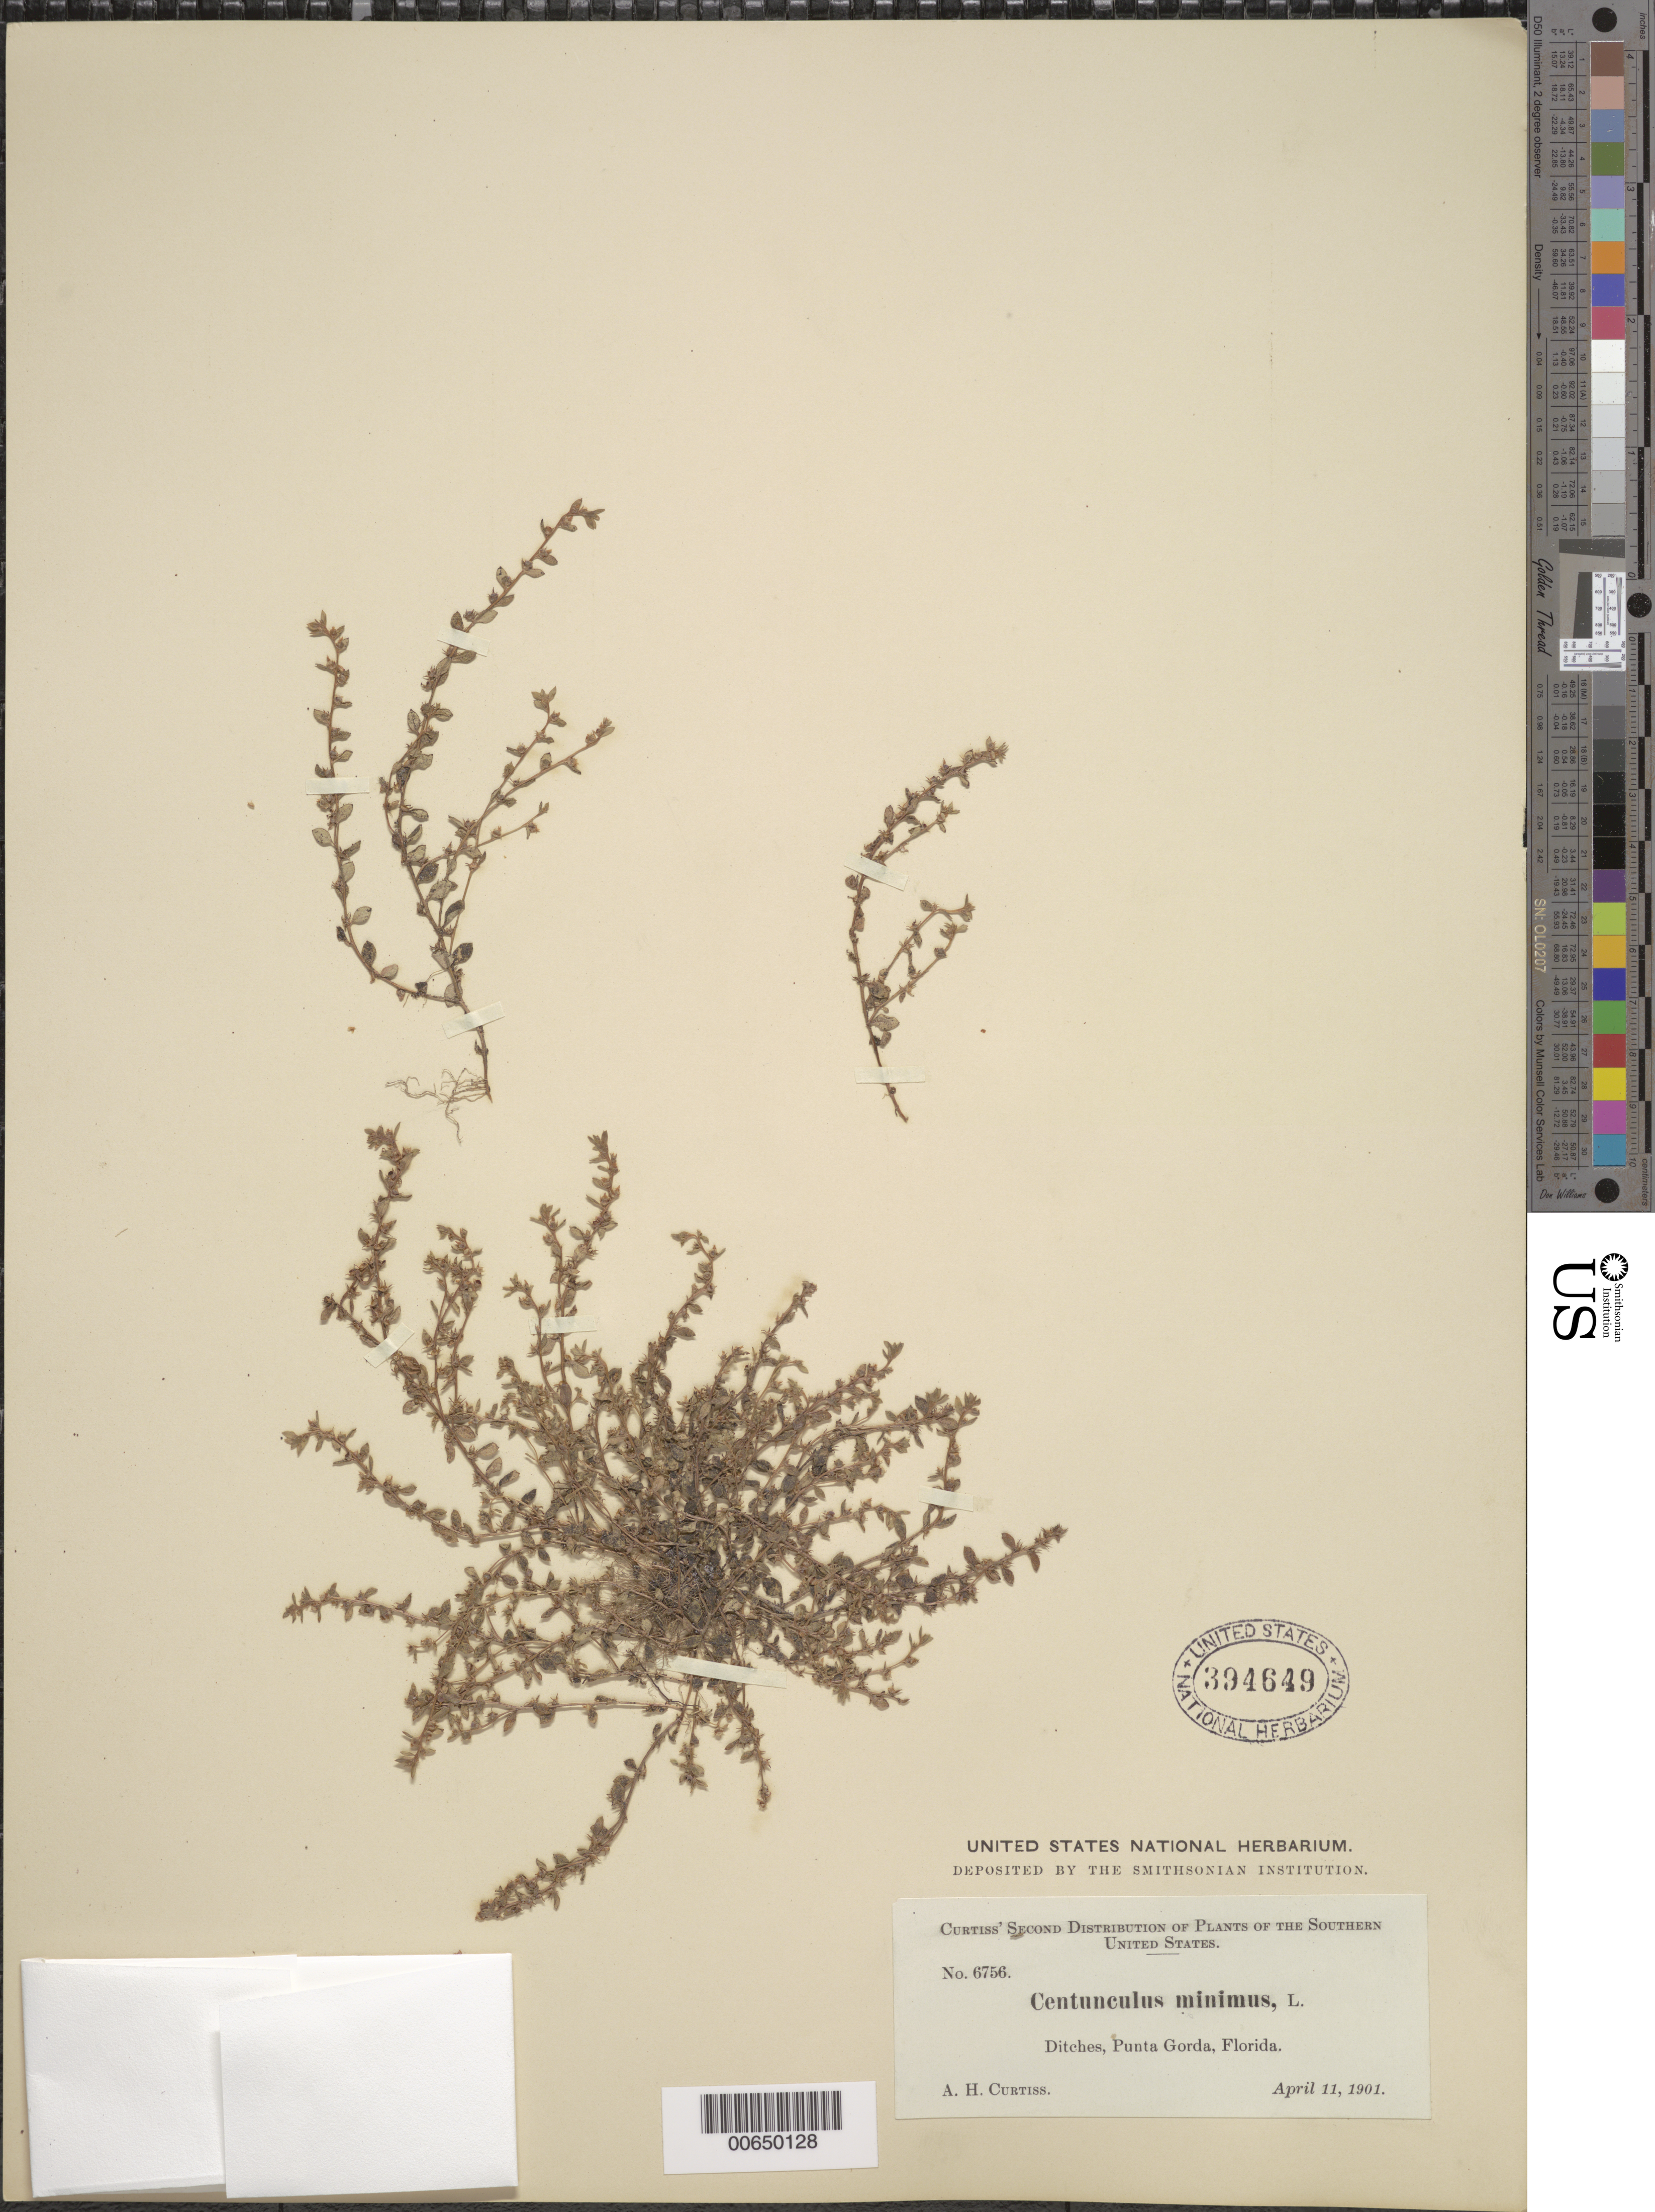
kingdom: Plantae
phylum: Tracheophyta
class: Magnoliopsida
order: Ericales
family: Primulaceae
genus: Centunculus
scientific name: Centunculus minimus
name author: L.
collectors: A. H. Curtiss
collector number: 6756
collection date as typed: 11 Apr 1901 or 04 Nov 1901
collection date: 1901-04-11 or 1901-11-04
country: United States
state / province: Florida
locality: Punta Gorda.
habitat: Ditches.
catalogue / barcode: US 394649